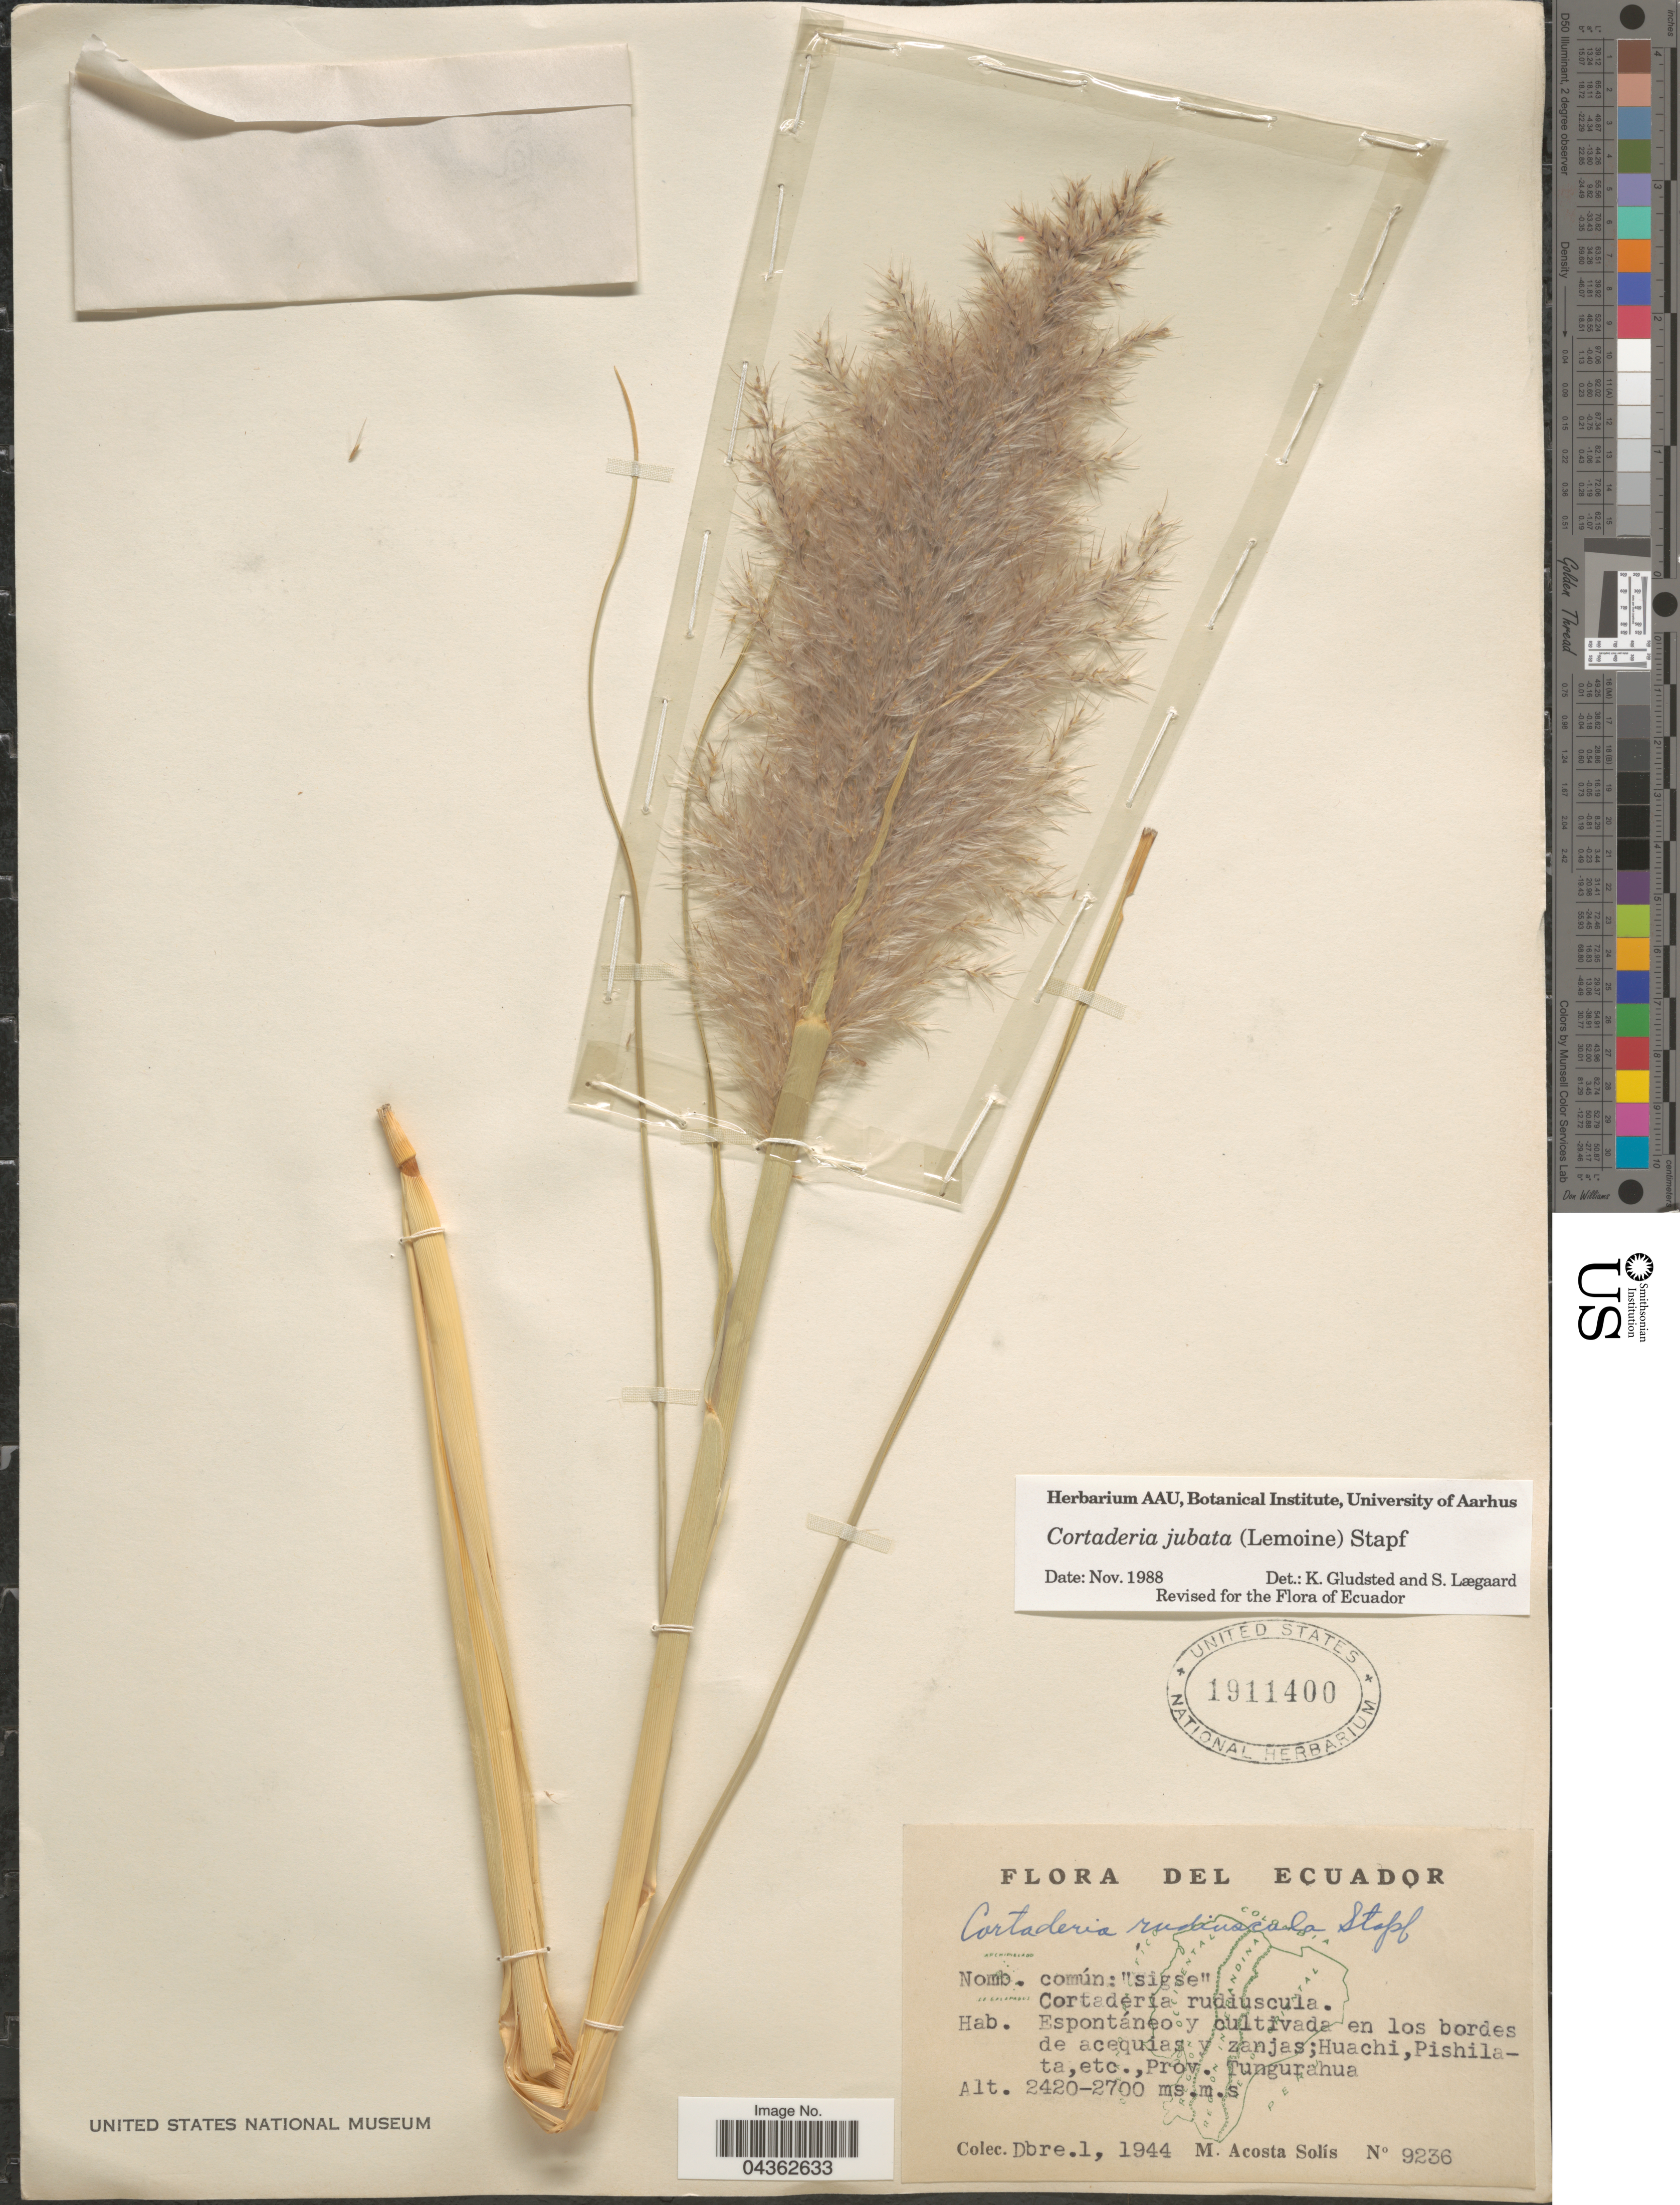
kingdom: Plantae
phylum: Tracheophyta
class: Liliopsida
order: Poales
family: Poaceae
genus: Cortaderia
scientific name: Cortaderia jubata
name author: (Lemoine) Stapf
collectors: M. Acosta Solis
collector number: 9236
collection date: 1944-12-01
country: Ecuador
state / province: Tungurahua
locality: Huachi, Pishilata, etc.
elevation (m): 2420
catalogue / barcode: US 1911400